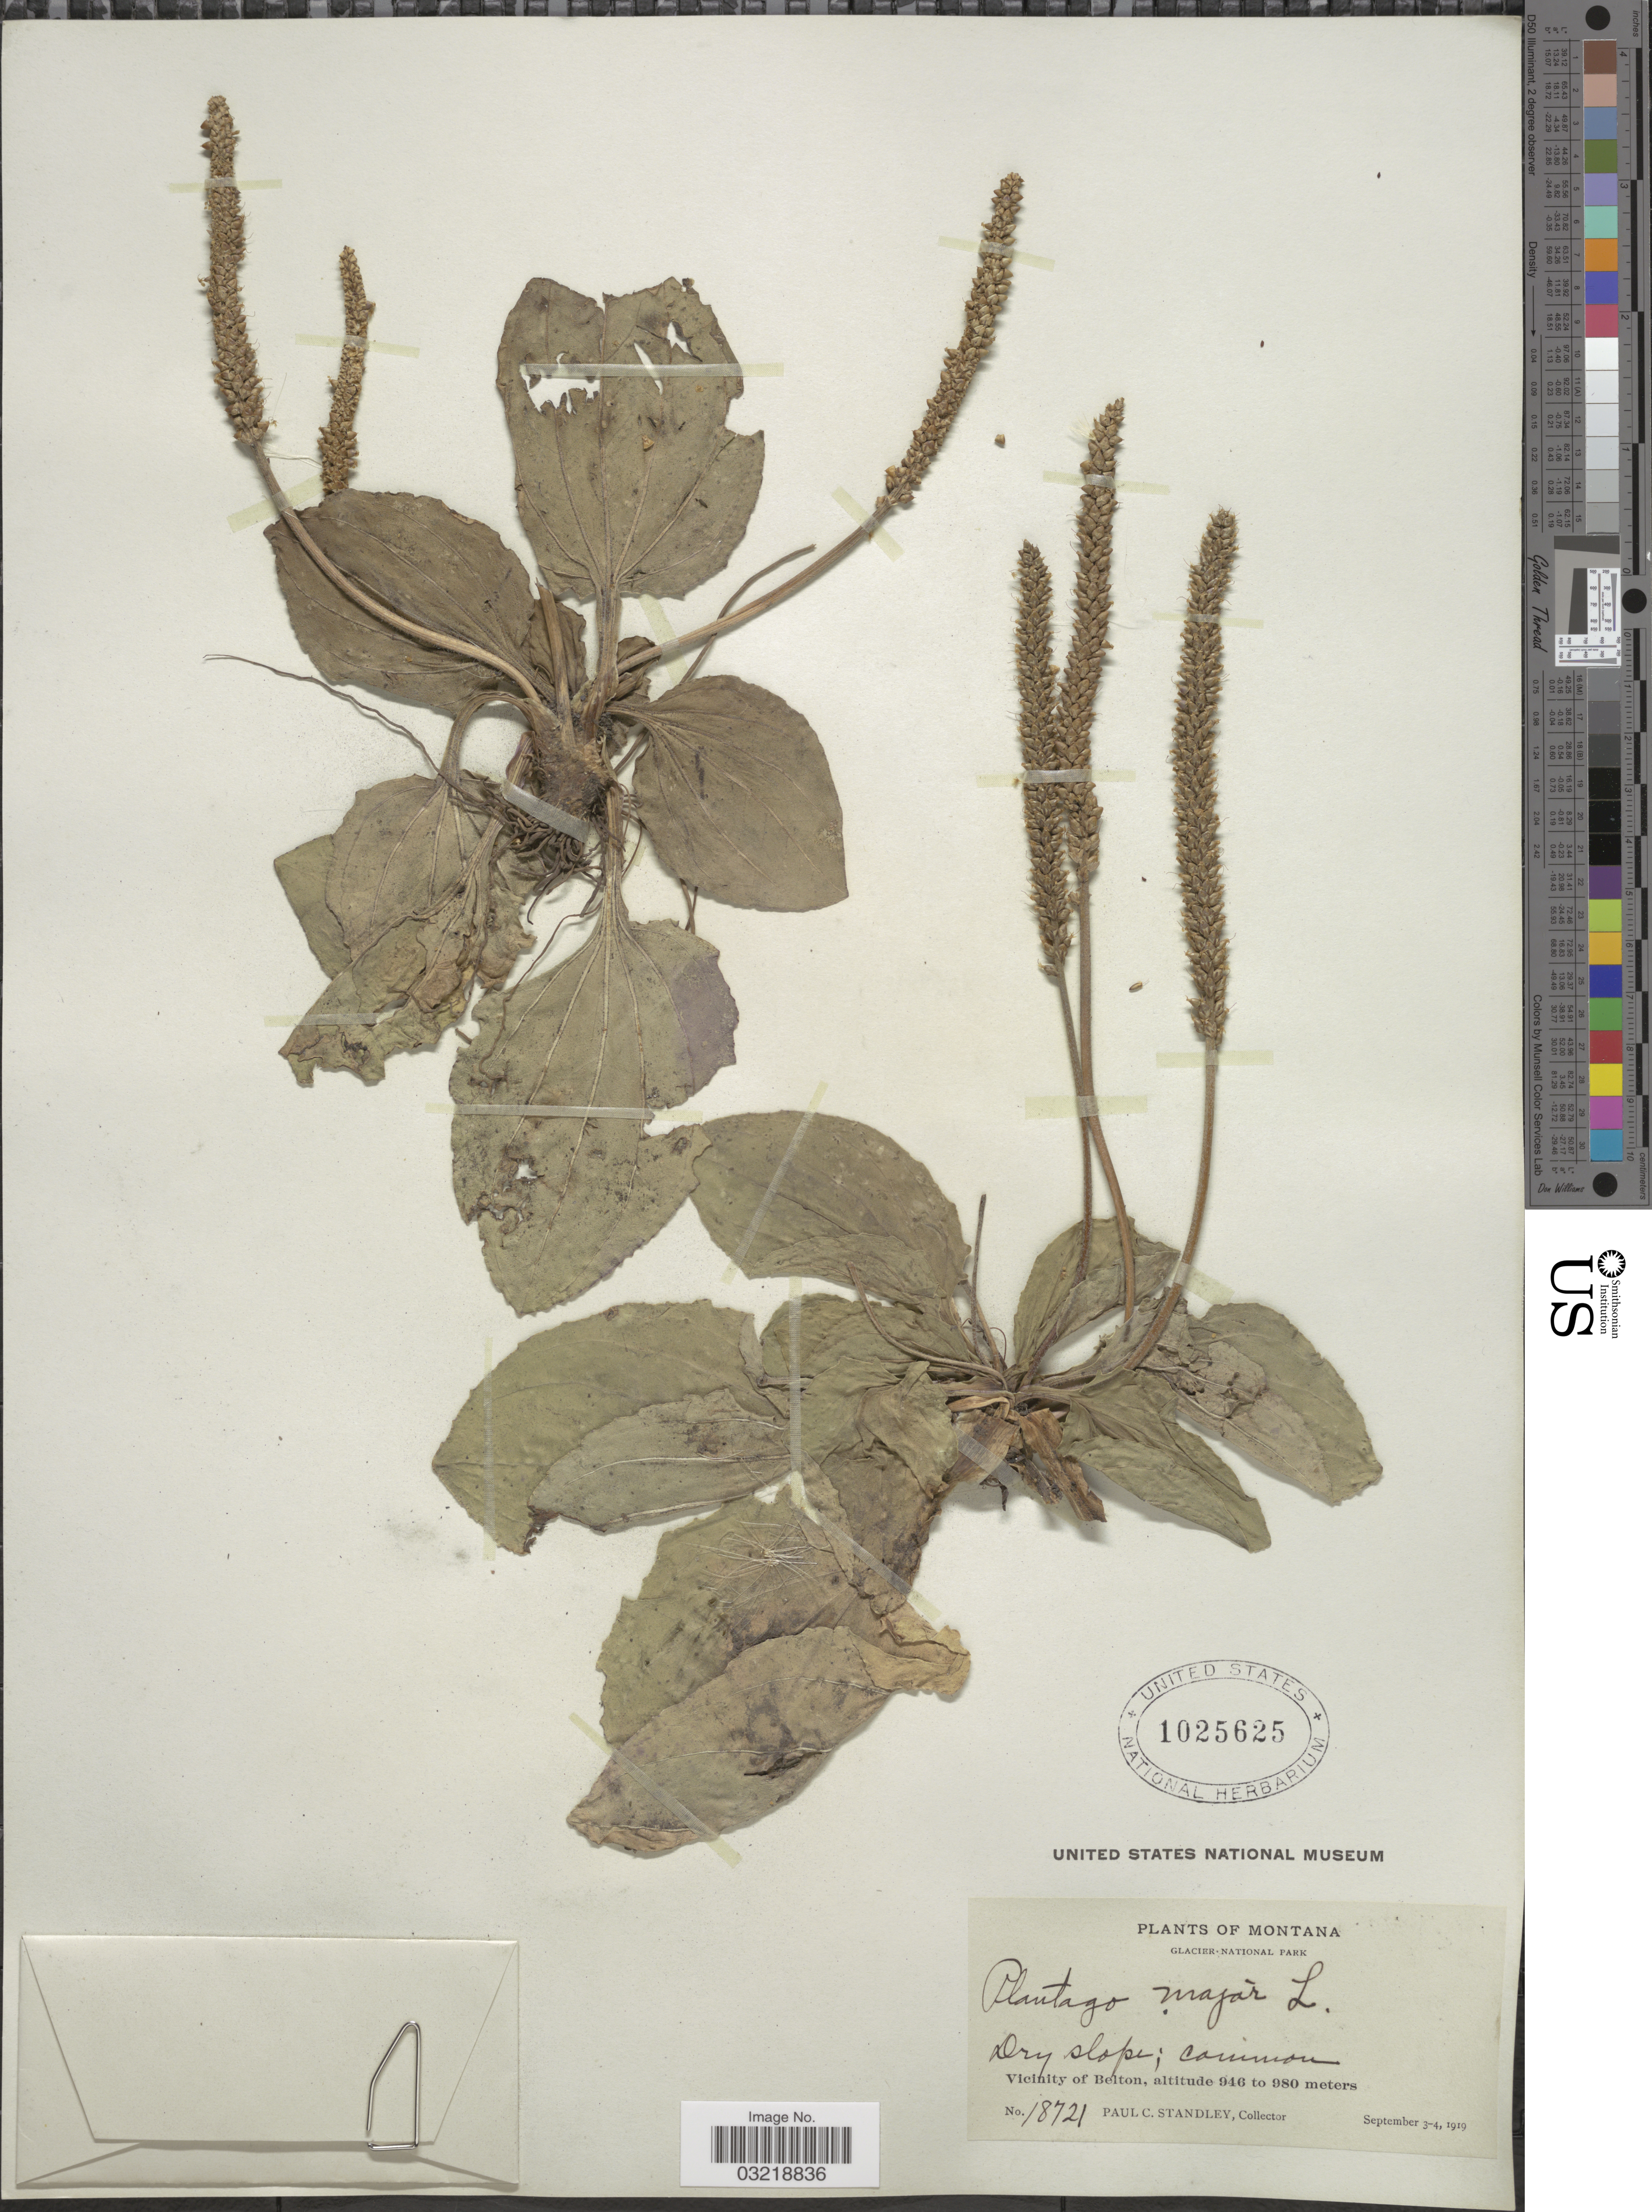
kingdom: Plantae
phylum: Tracheophyta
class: Magnoliopsida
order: Lamiales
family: Plantaginaceae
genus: Plantago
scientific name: Plantago major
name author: L.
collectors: P. C. Standley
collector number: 18721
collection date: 1919-09-03/1919-09-04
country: United States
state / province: Montana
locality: Glacier National Park. Vicinity of Belton.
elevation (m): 946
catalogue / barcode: US 1025625